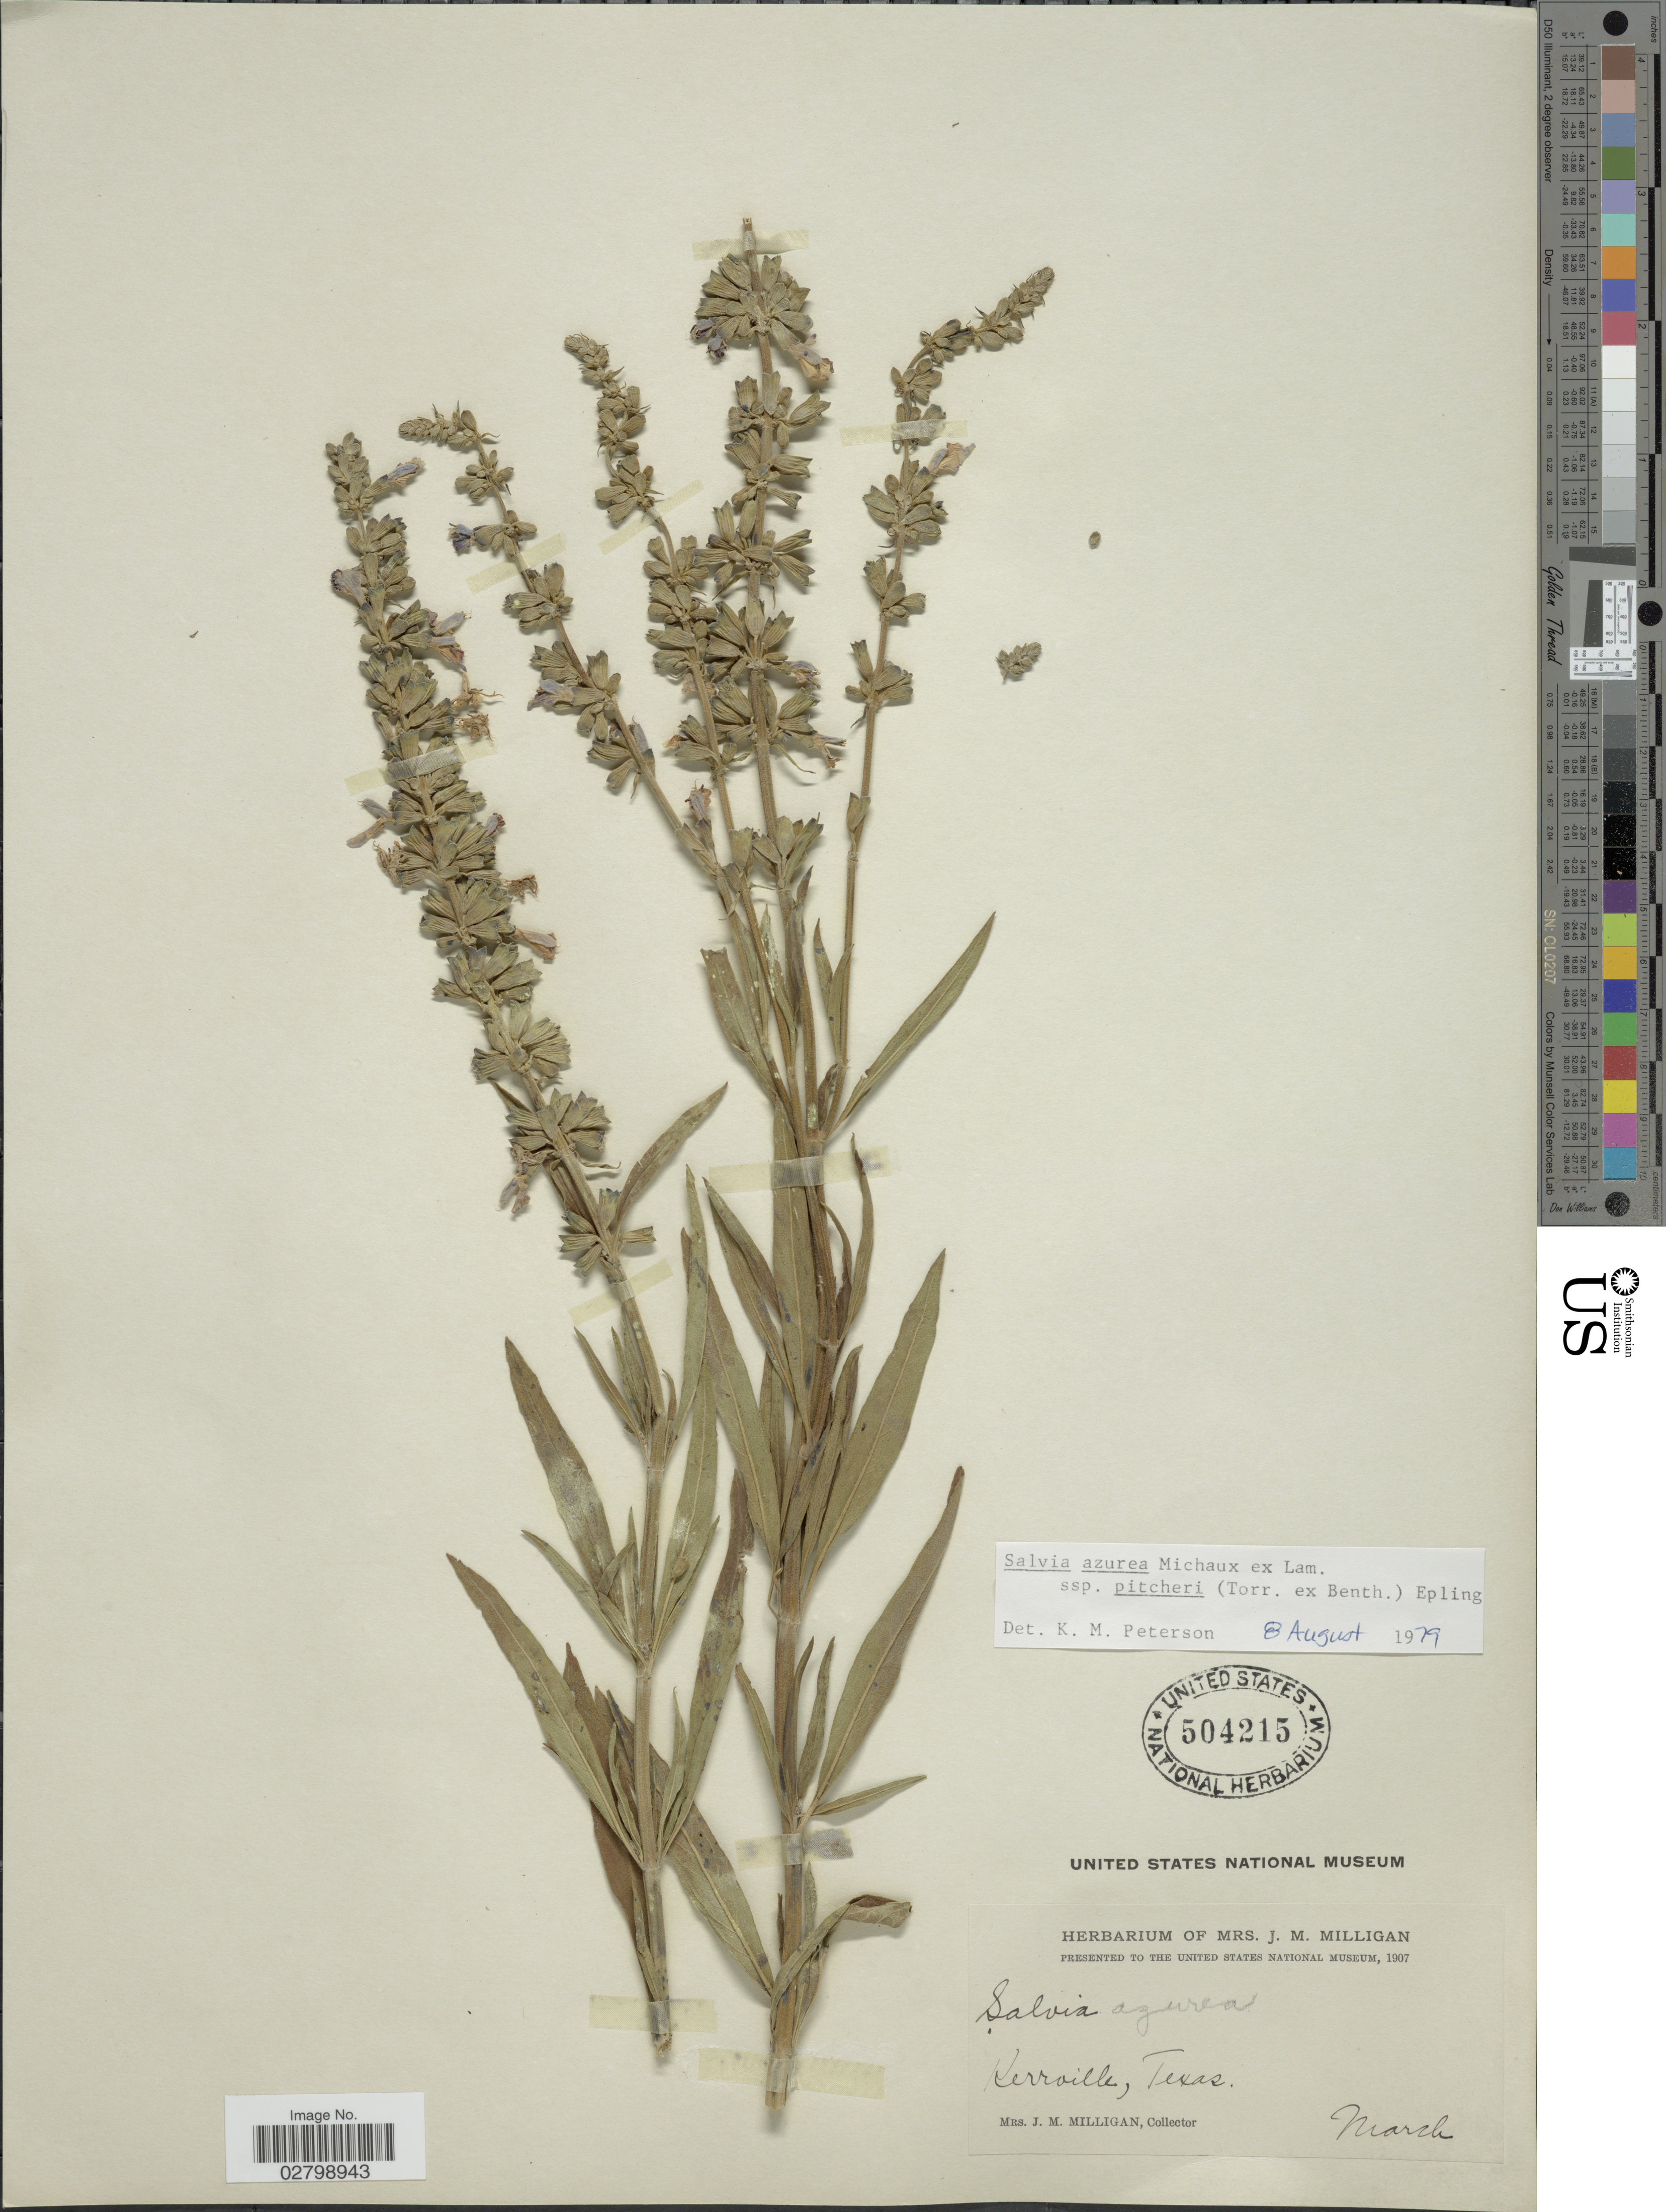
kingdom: Plantae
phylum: Tracheophyta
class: Magnoliopsida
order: Lamiales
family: Lamiaceae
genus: Salvia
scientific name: Salvia azurea subsp. pitcheri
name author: Michx. ex Lam.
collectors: J. Milligan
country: United States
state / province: Texas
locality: Kerrville.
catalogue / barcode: US 504215